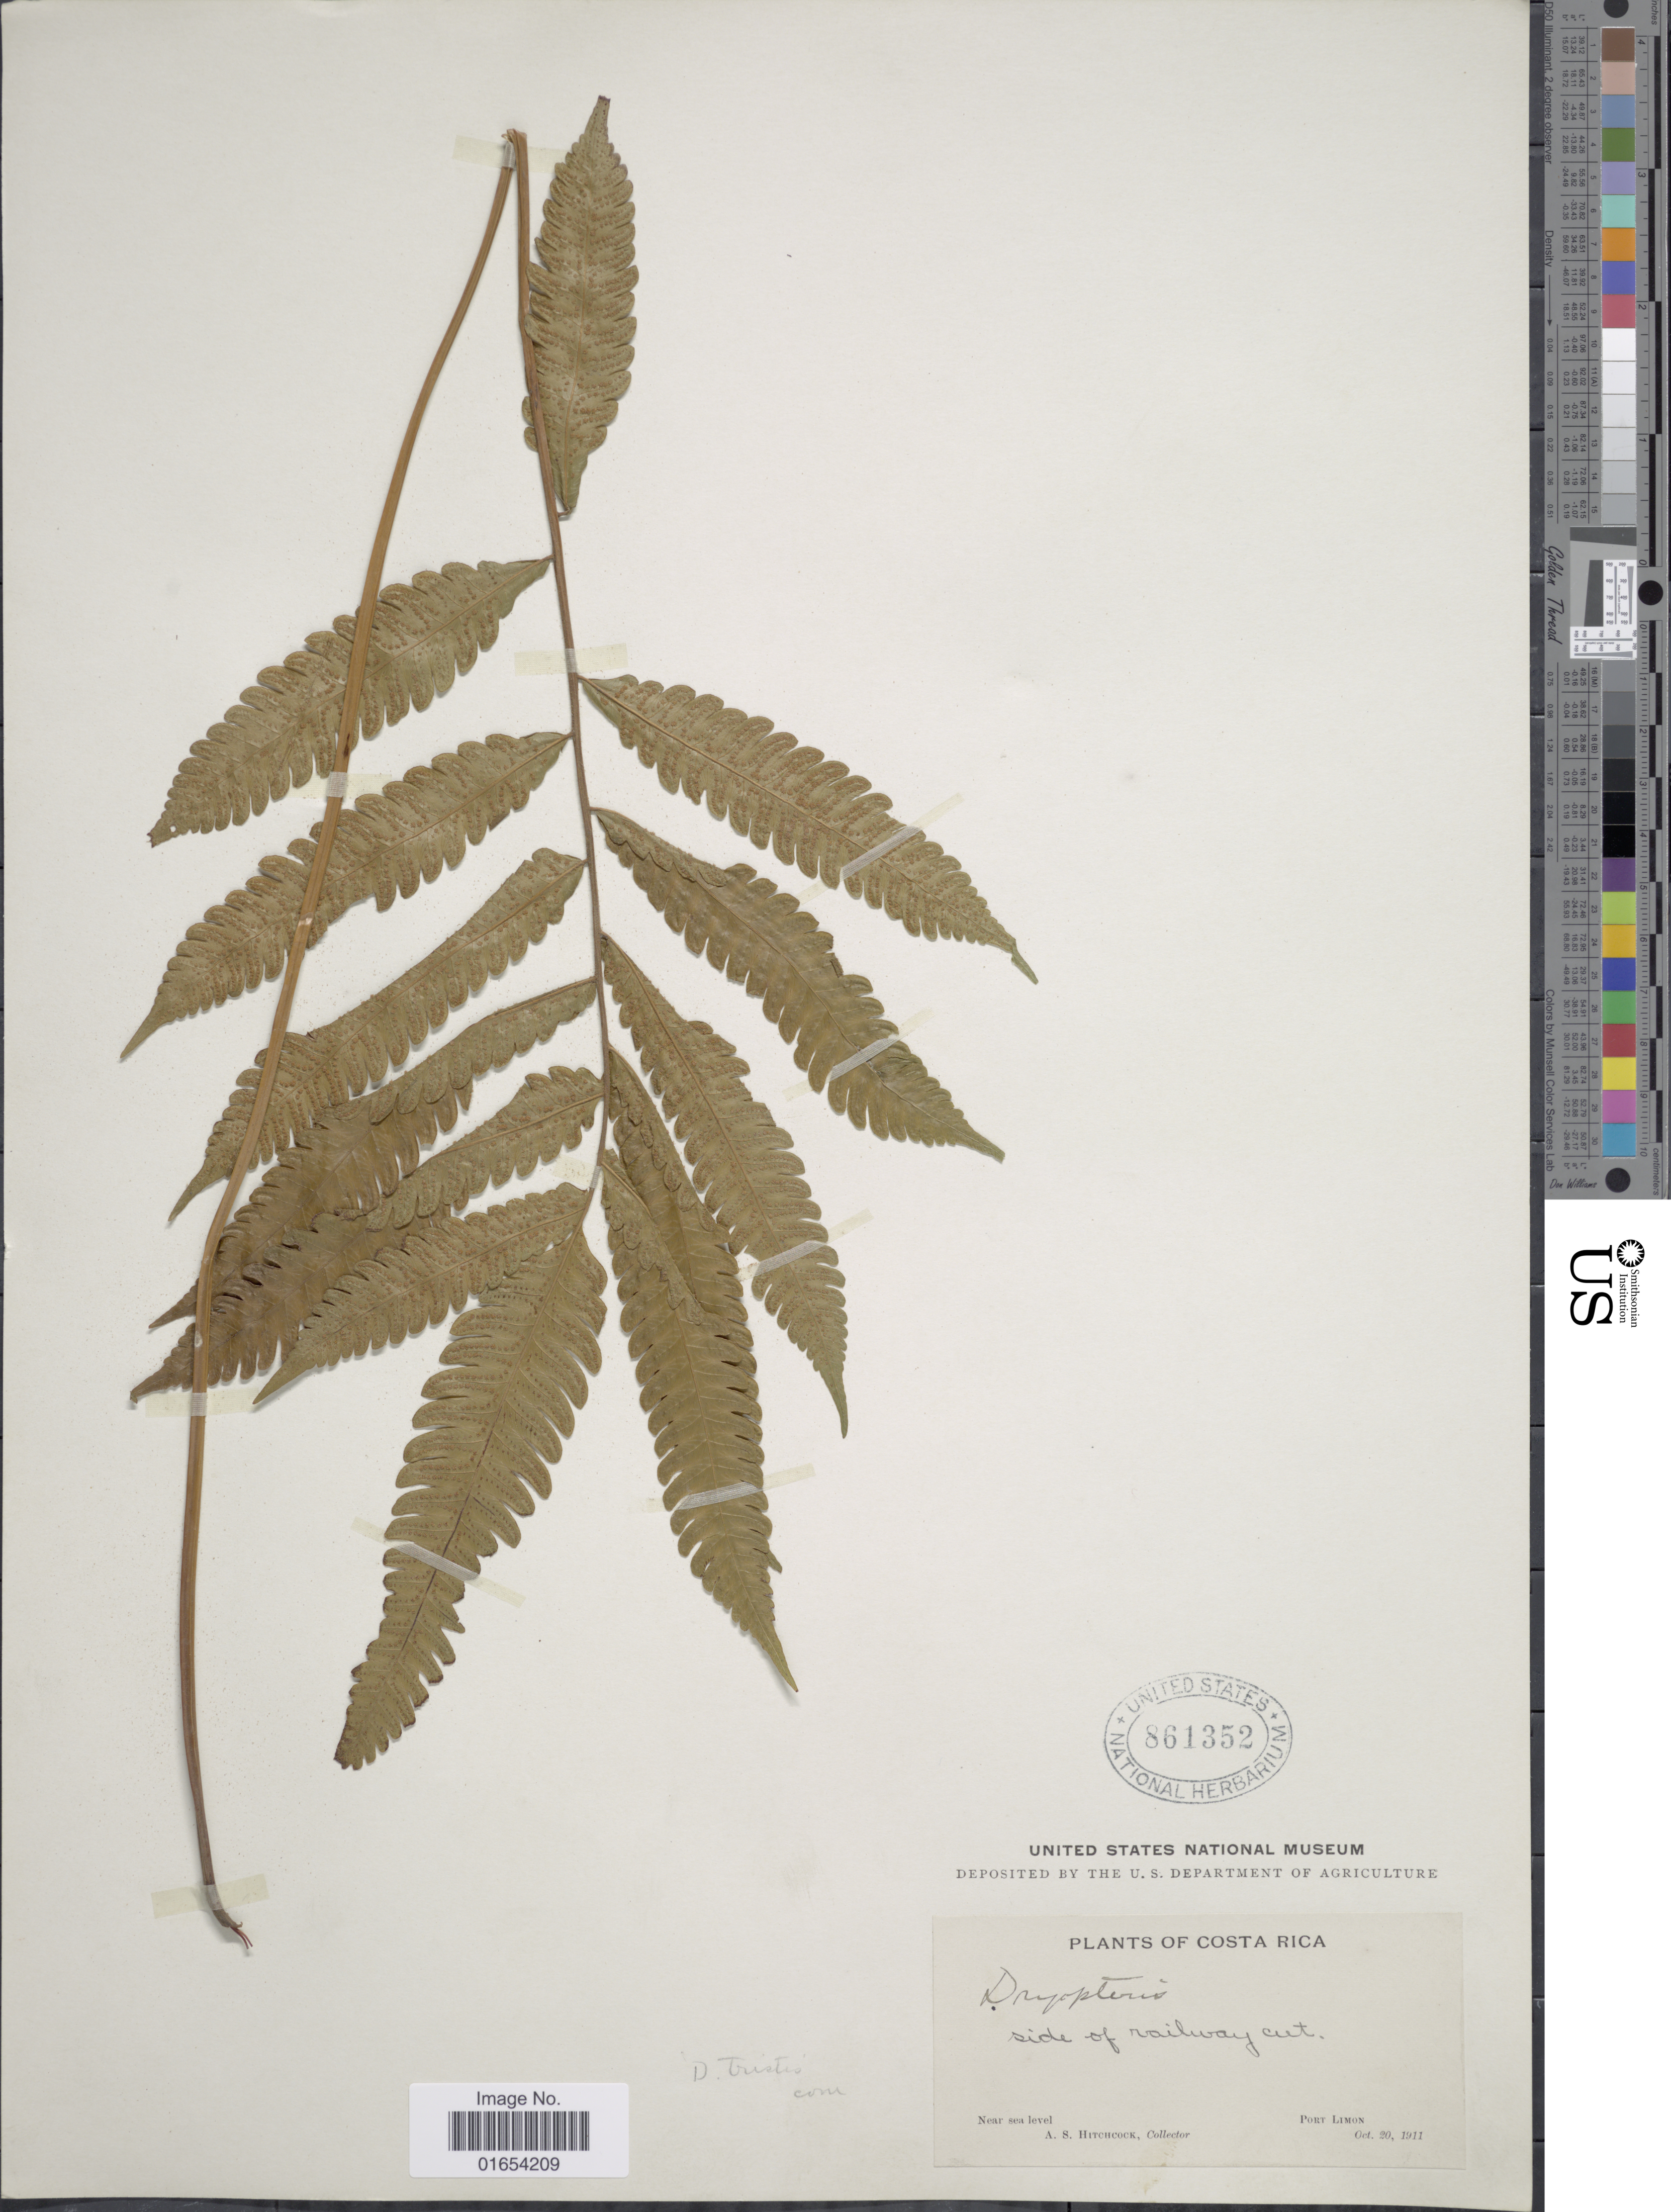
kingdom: Plantae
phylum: Tracheophyta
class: Polypodiopsida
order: Polypodiales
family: Thelypteridaceae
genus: Goniopteris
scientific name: Goniopteris nicaraguensis (C. Chr.) comb. nov., ined 2015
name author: (C. Chr.)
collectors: A. S. Hitchcock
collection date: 1911-10-20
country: Costa Rica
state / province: Limón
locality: Port Limon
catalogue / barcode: US 861352